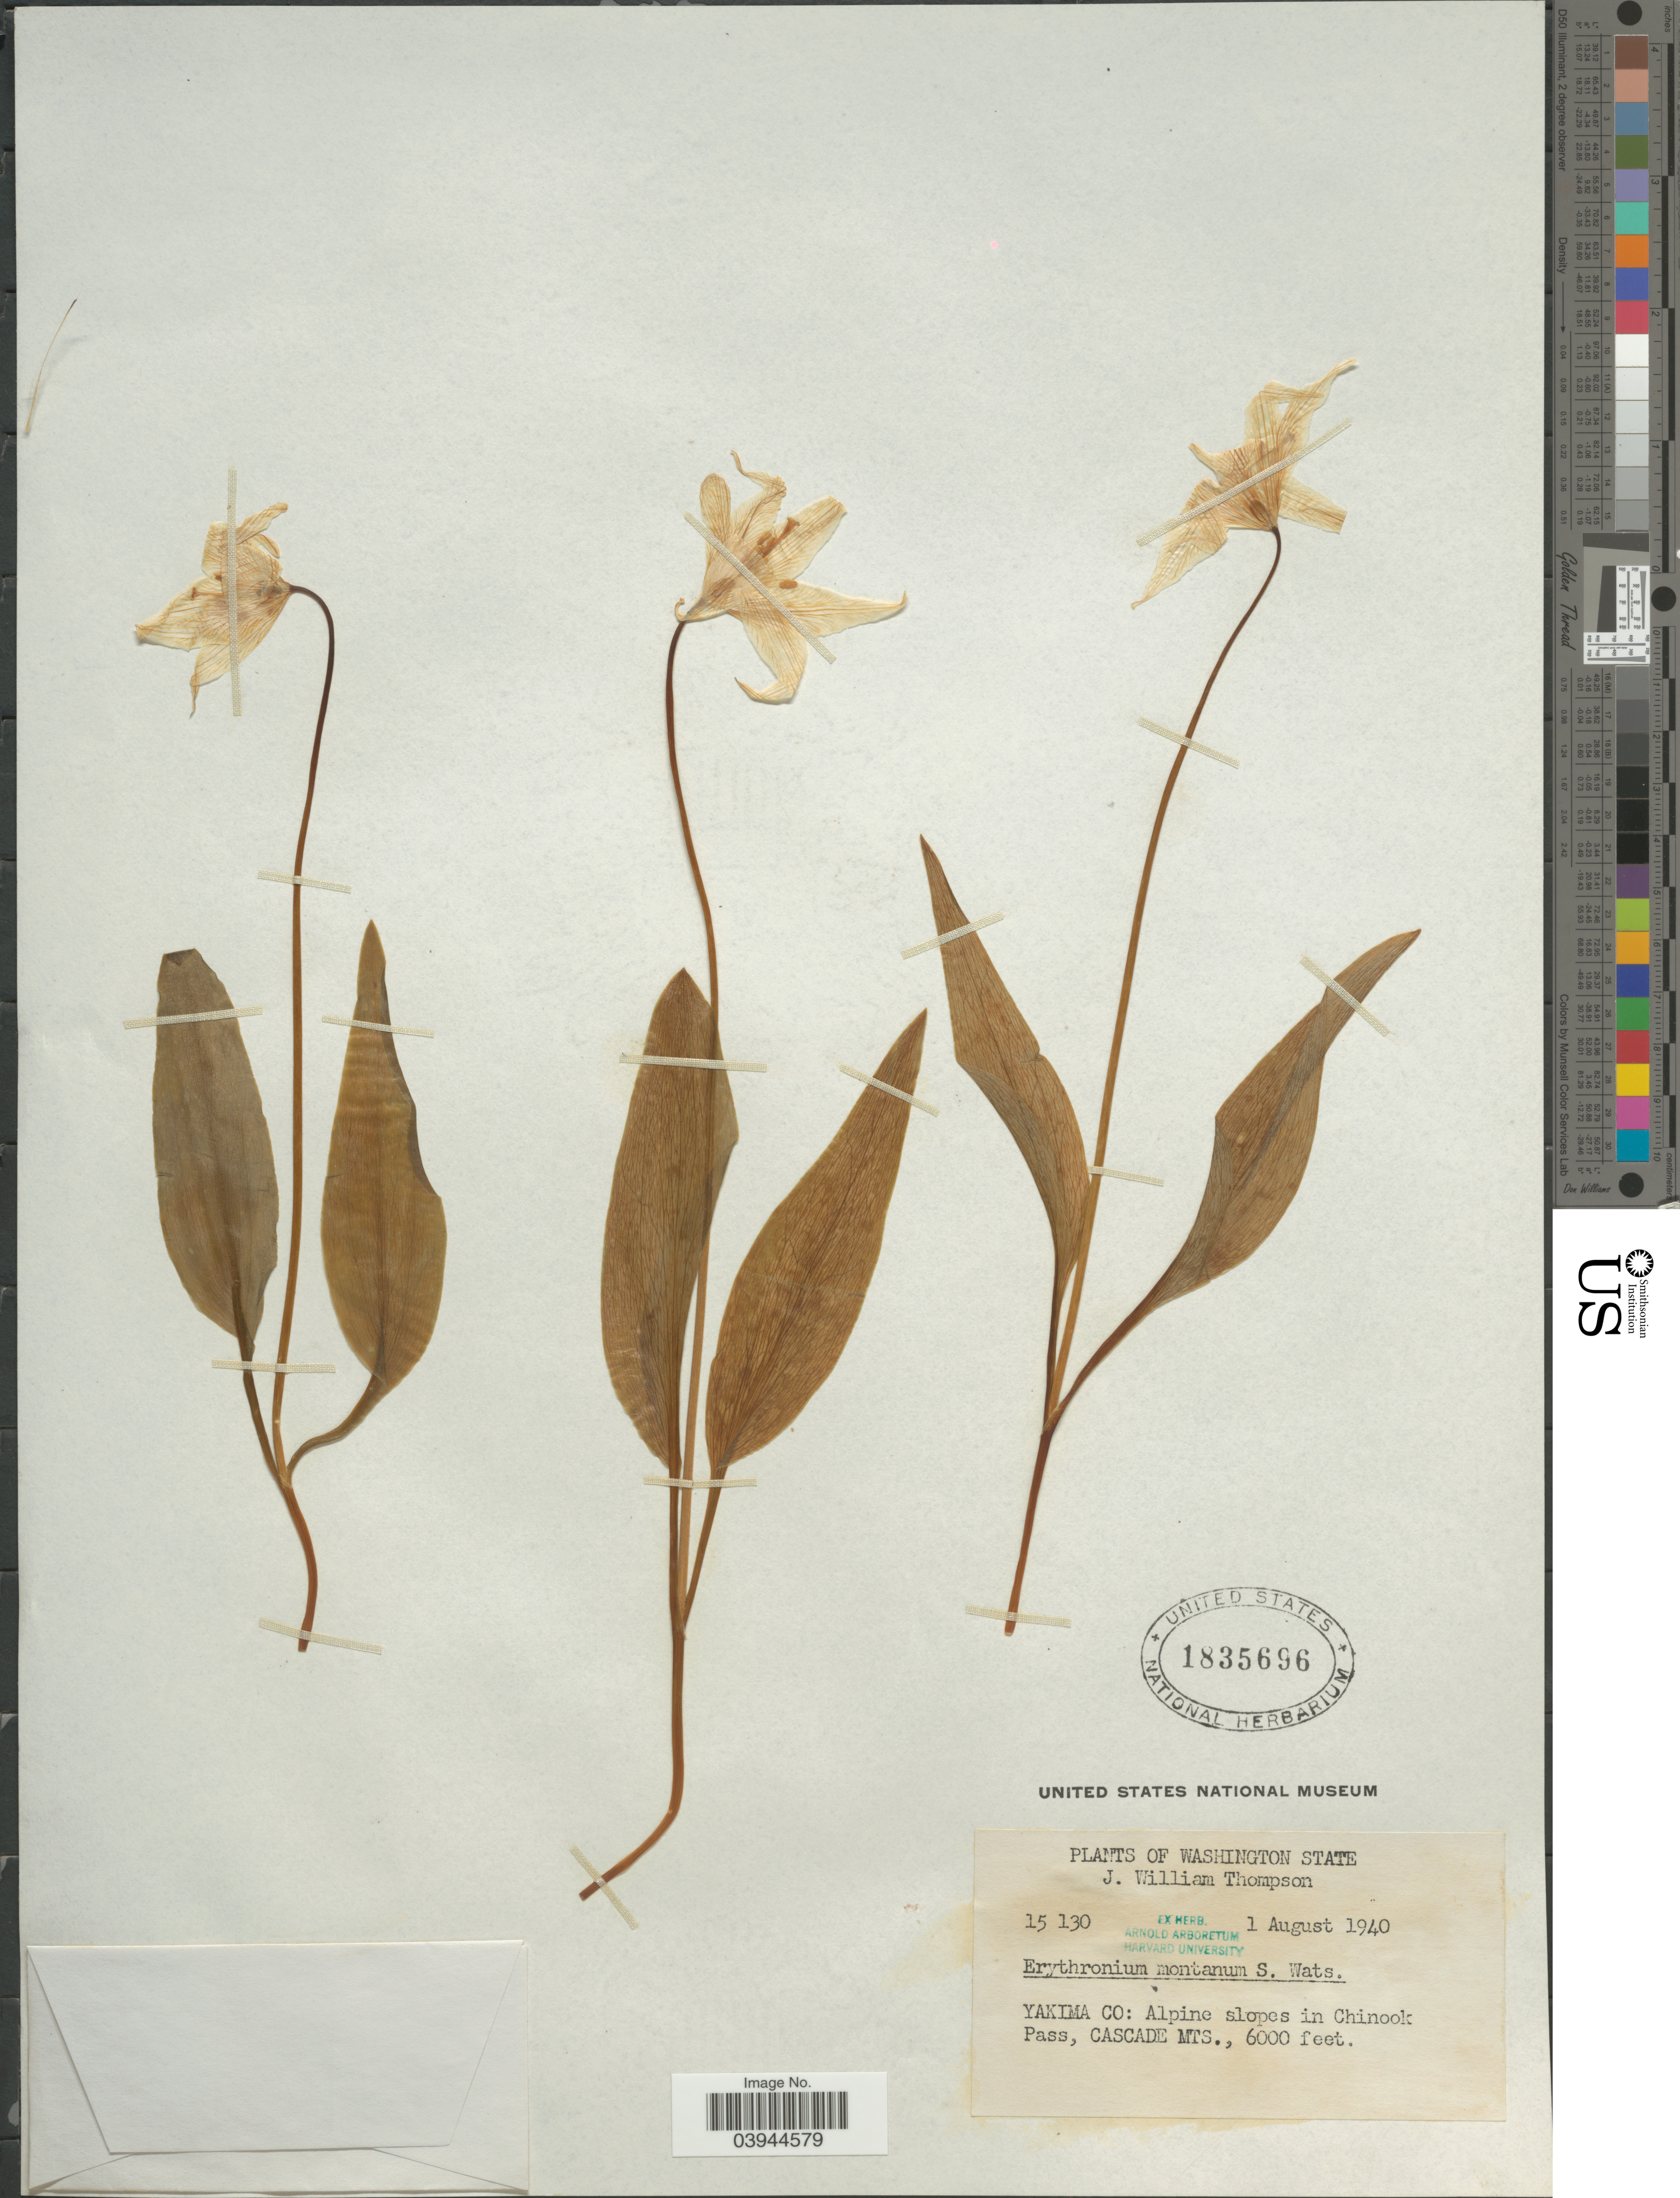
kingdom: Plantae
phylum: Tracheophyta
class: Liliopsida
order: Liliales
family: Liliaceae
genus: Erythronium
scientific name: Erythronium montanum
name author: S. Watson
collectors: J. W. Thompson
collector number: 15130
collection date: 1940-08-01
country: United States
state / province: Washington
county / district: Yakima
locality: Yakima Co: Alpine slopes in Chinook Pass, Cascade Mts.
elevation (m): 1829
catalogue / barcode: US 1835696